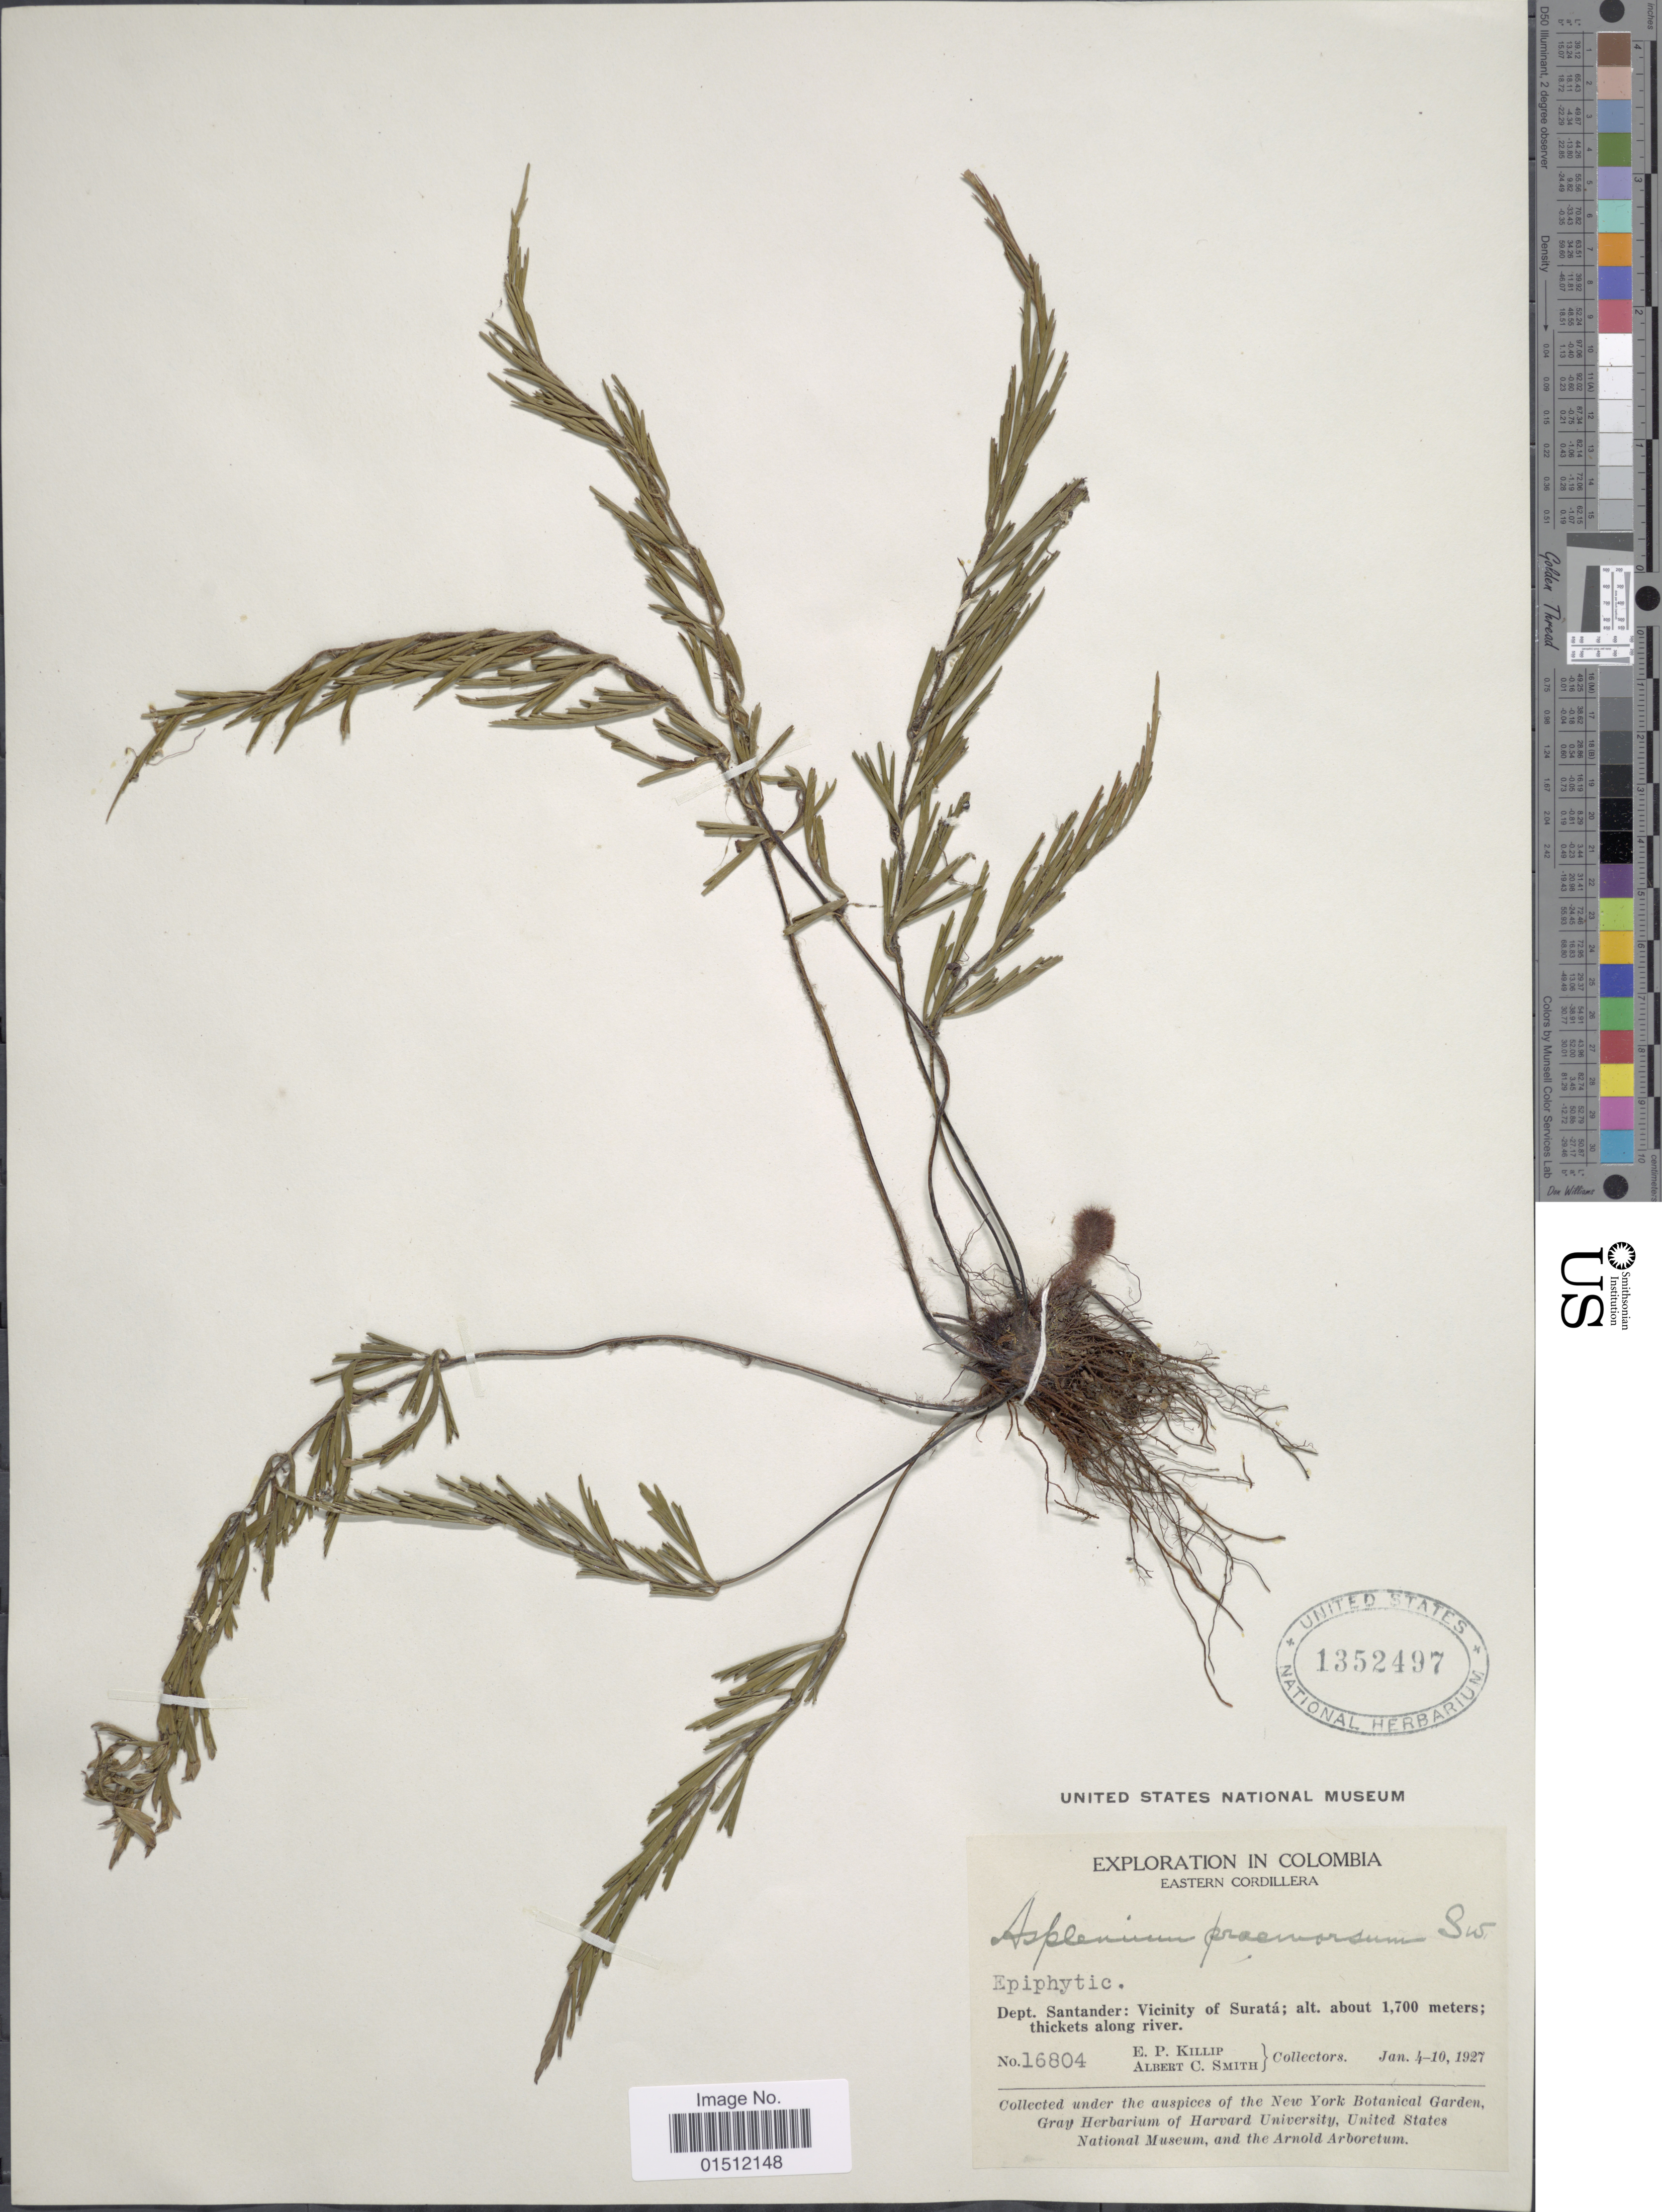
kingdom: Plantae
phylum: Tracheophyta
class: Polypodiopsida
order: Polypodiales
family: Aspleniaceae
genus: Asplenium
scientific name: Asplenium praemorsum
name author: Sw.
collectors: E. P. Killip & A. C. Smith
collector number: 16804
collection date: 1927-01-04/1927-01-10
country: Colombia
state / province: Santander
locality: Eastern Cordillera, Vicinity of Surata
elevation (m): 1700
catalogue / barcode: US 1352497